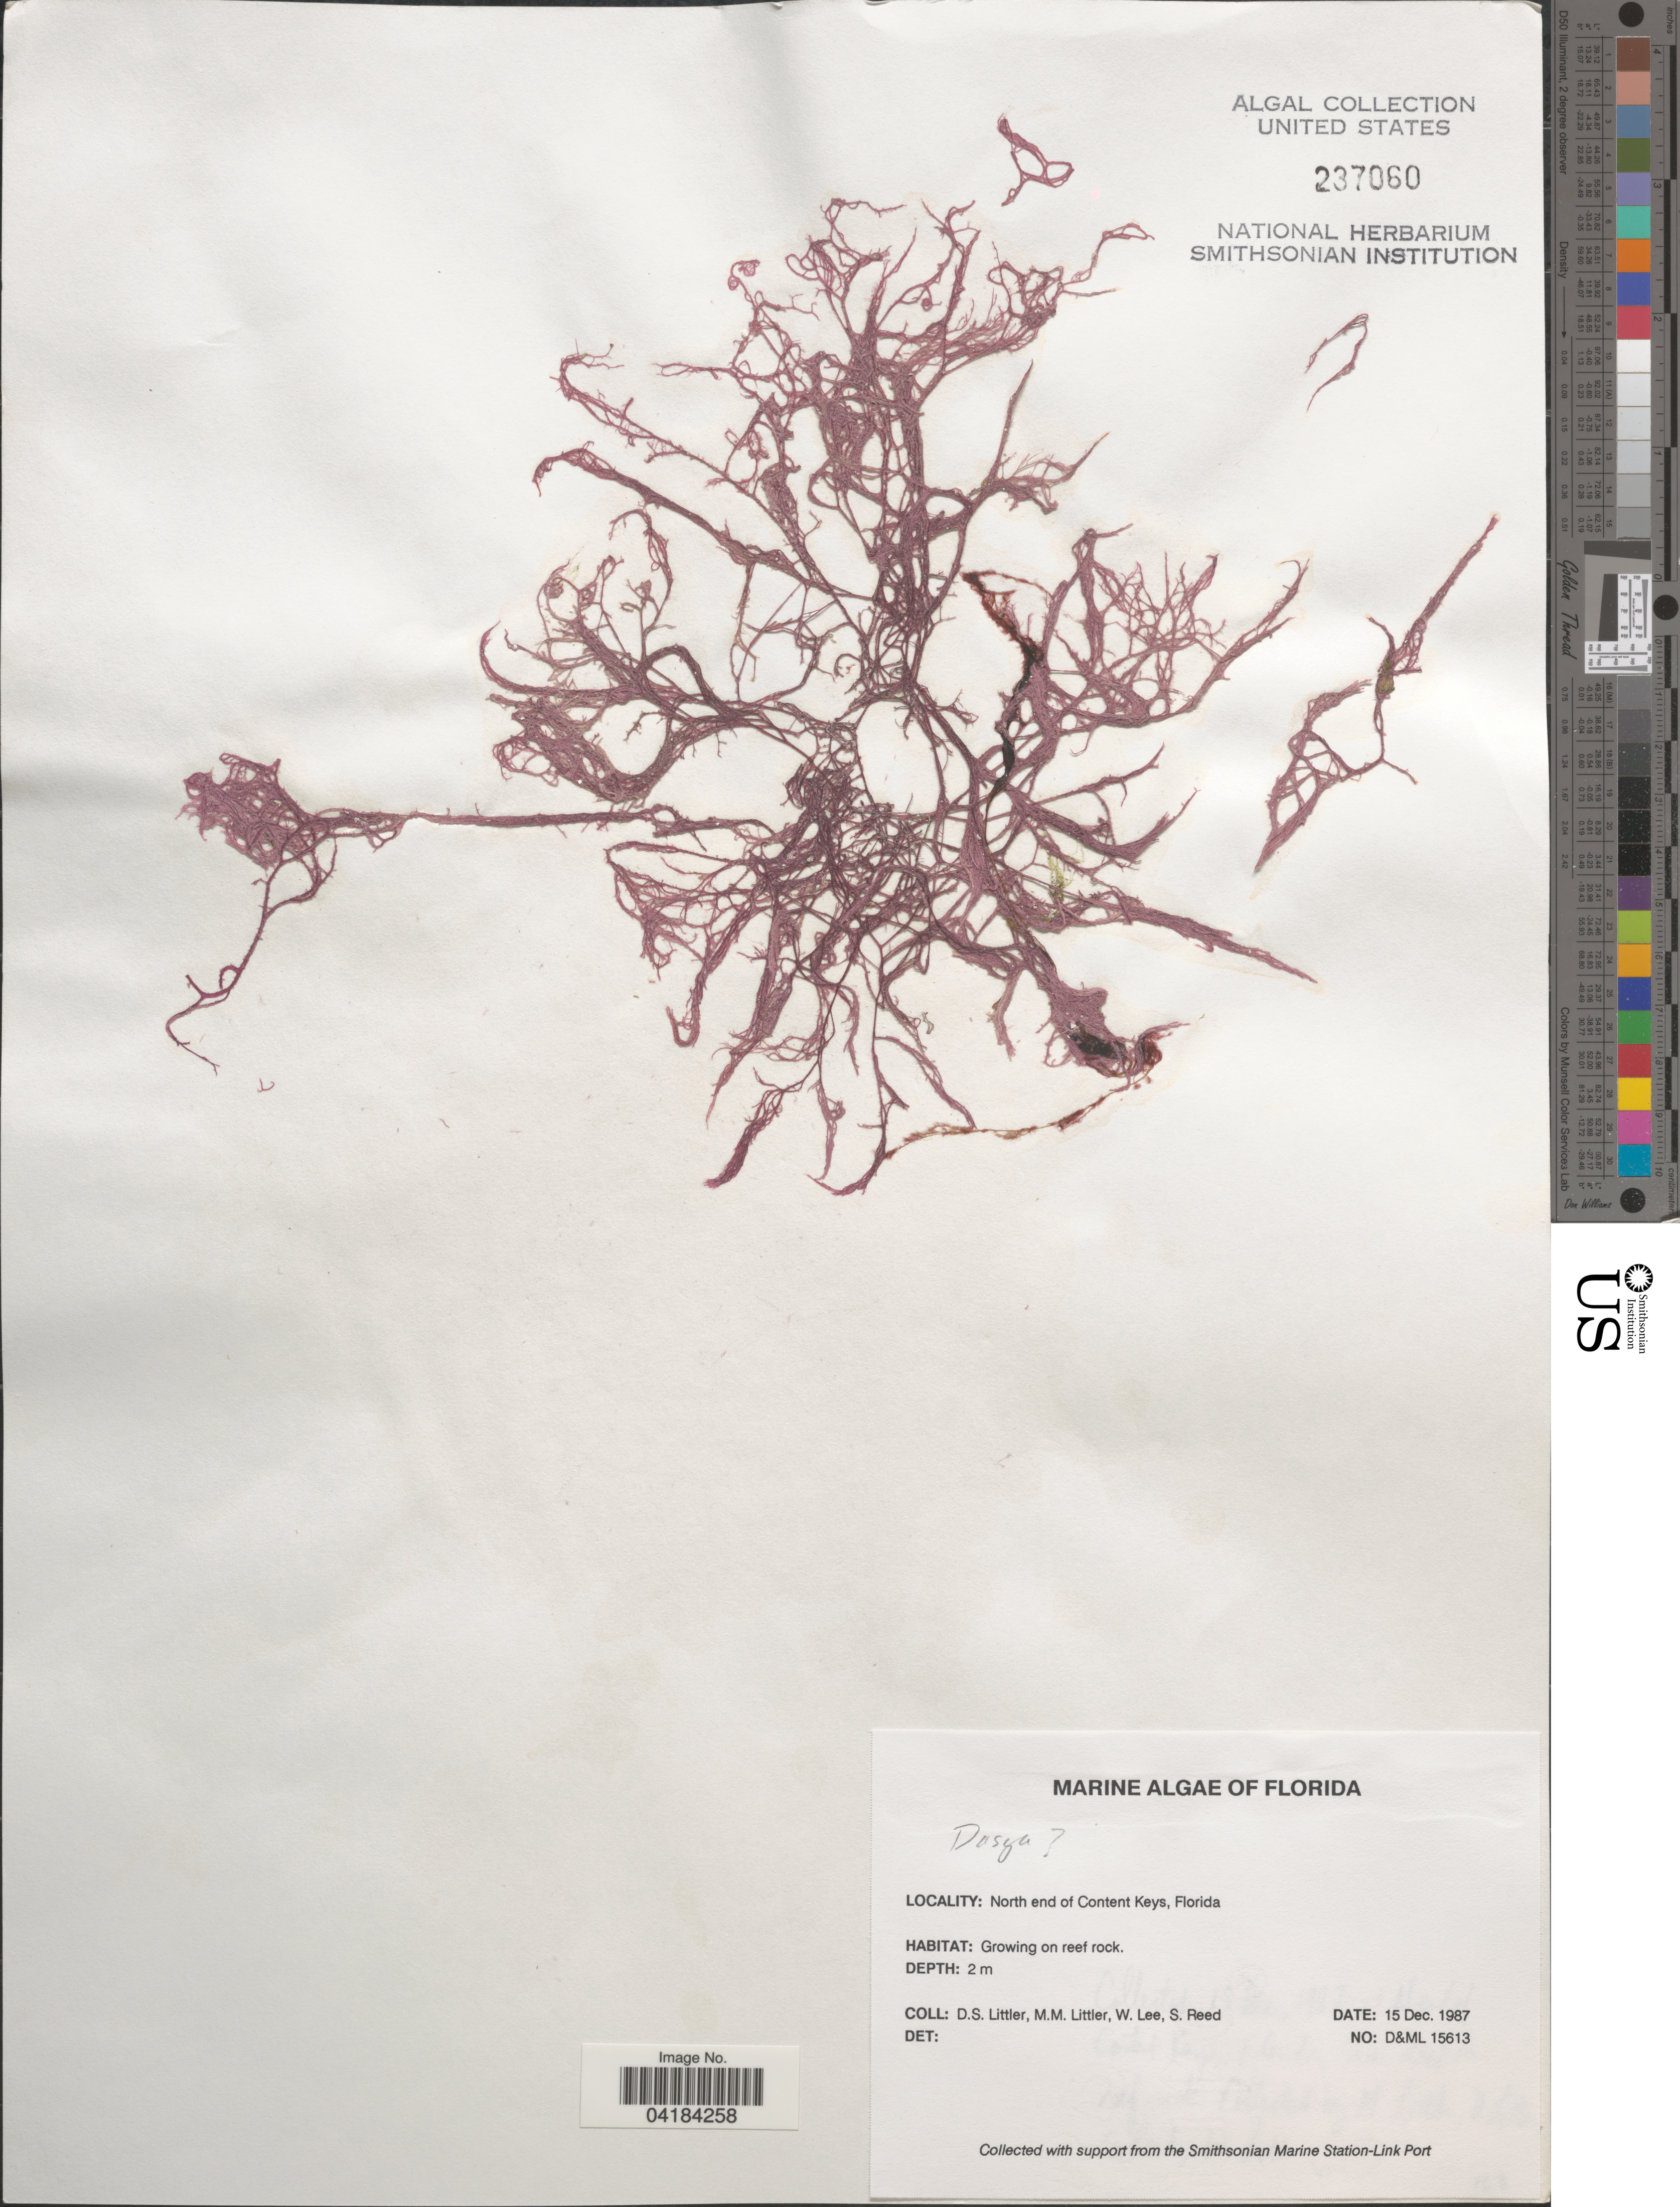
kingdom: Plantae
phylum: Rhodophyta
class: Florideophyceae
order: Ceramiales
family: Dasyaceae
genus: Dasya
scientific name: Dasya sp.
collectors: D. S. Littler, W. Lee & S. Reed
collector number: D&ML15613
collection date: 1987-12-15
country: United States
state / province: Florida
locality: North end of Content Keys.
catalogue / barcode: US 237060